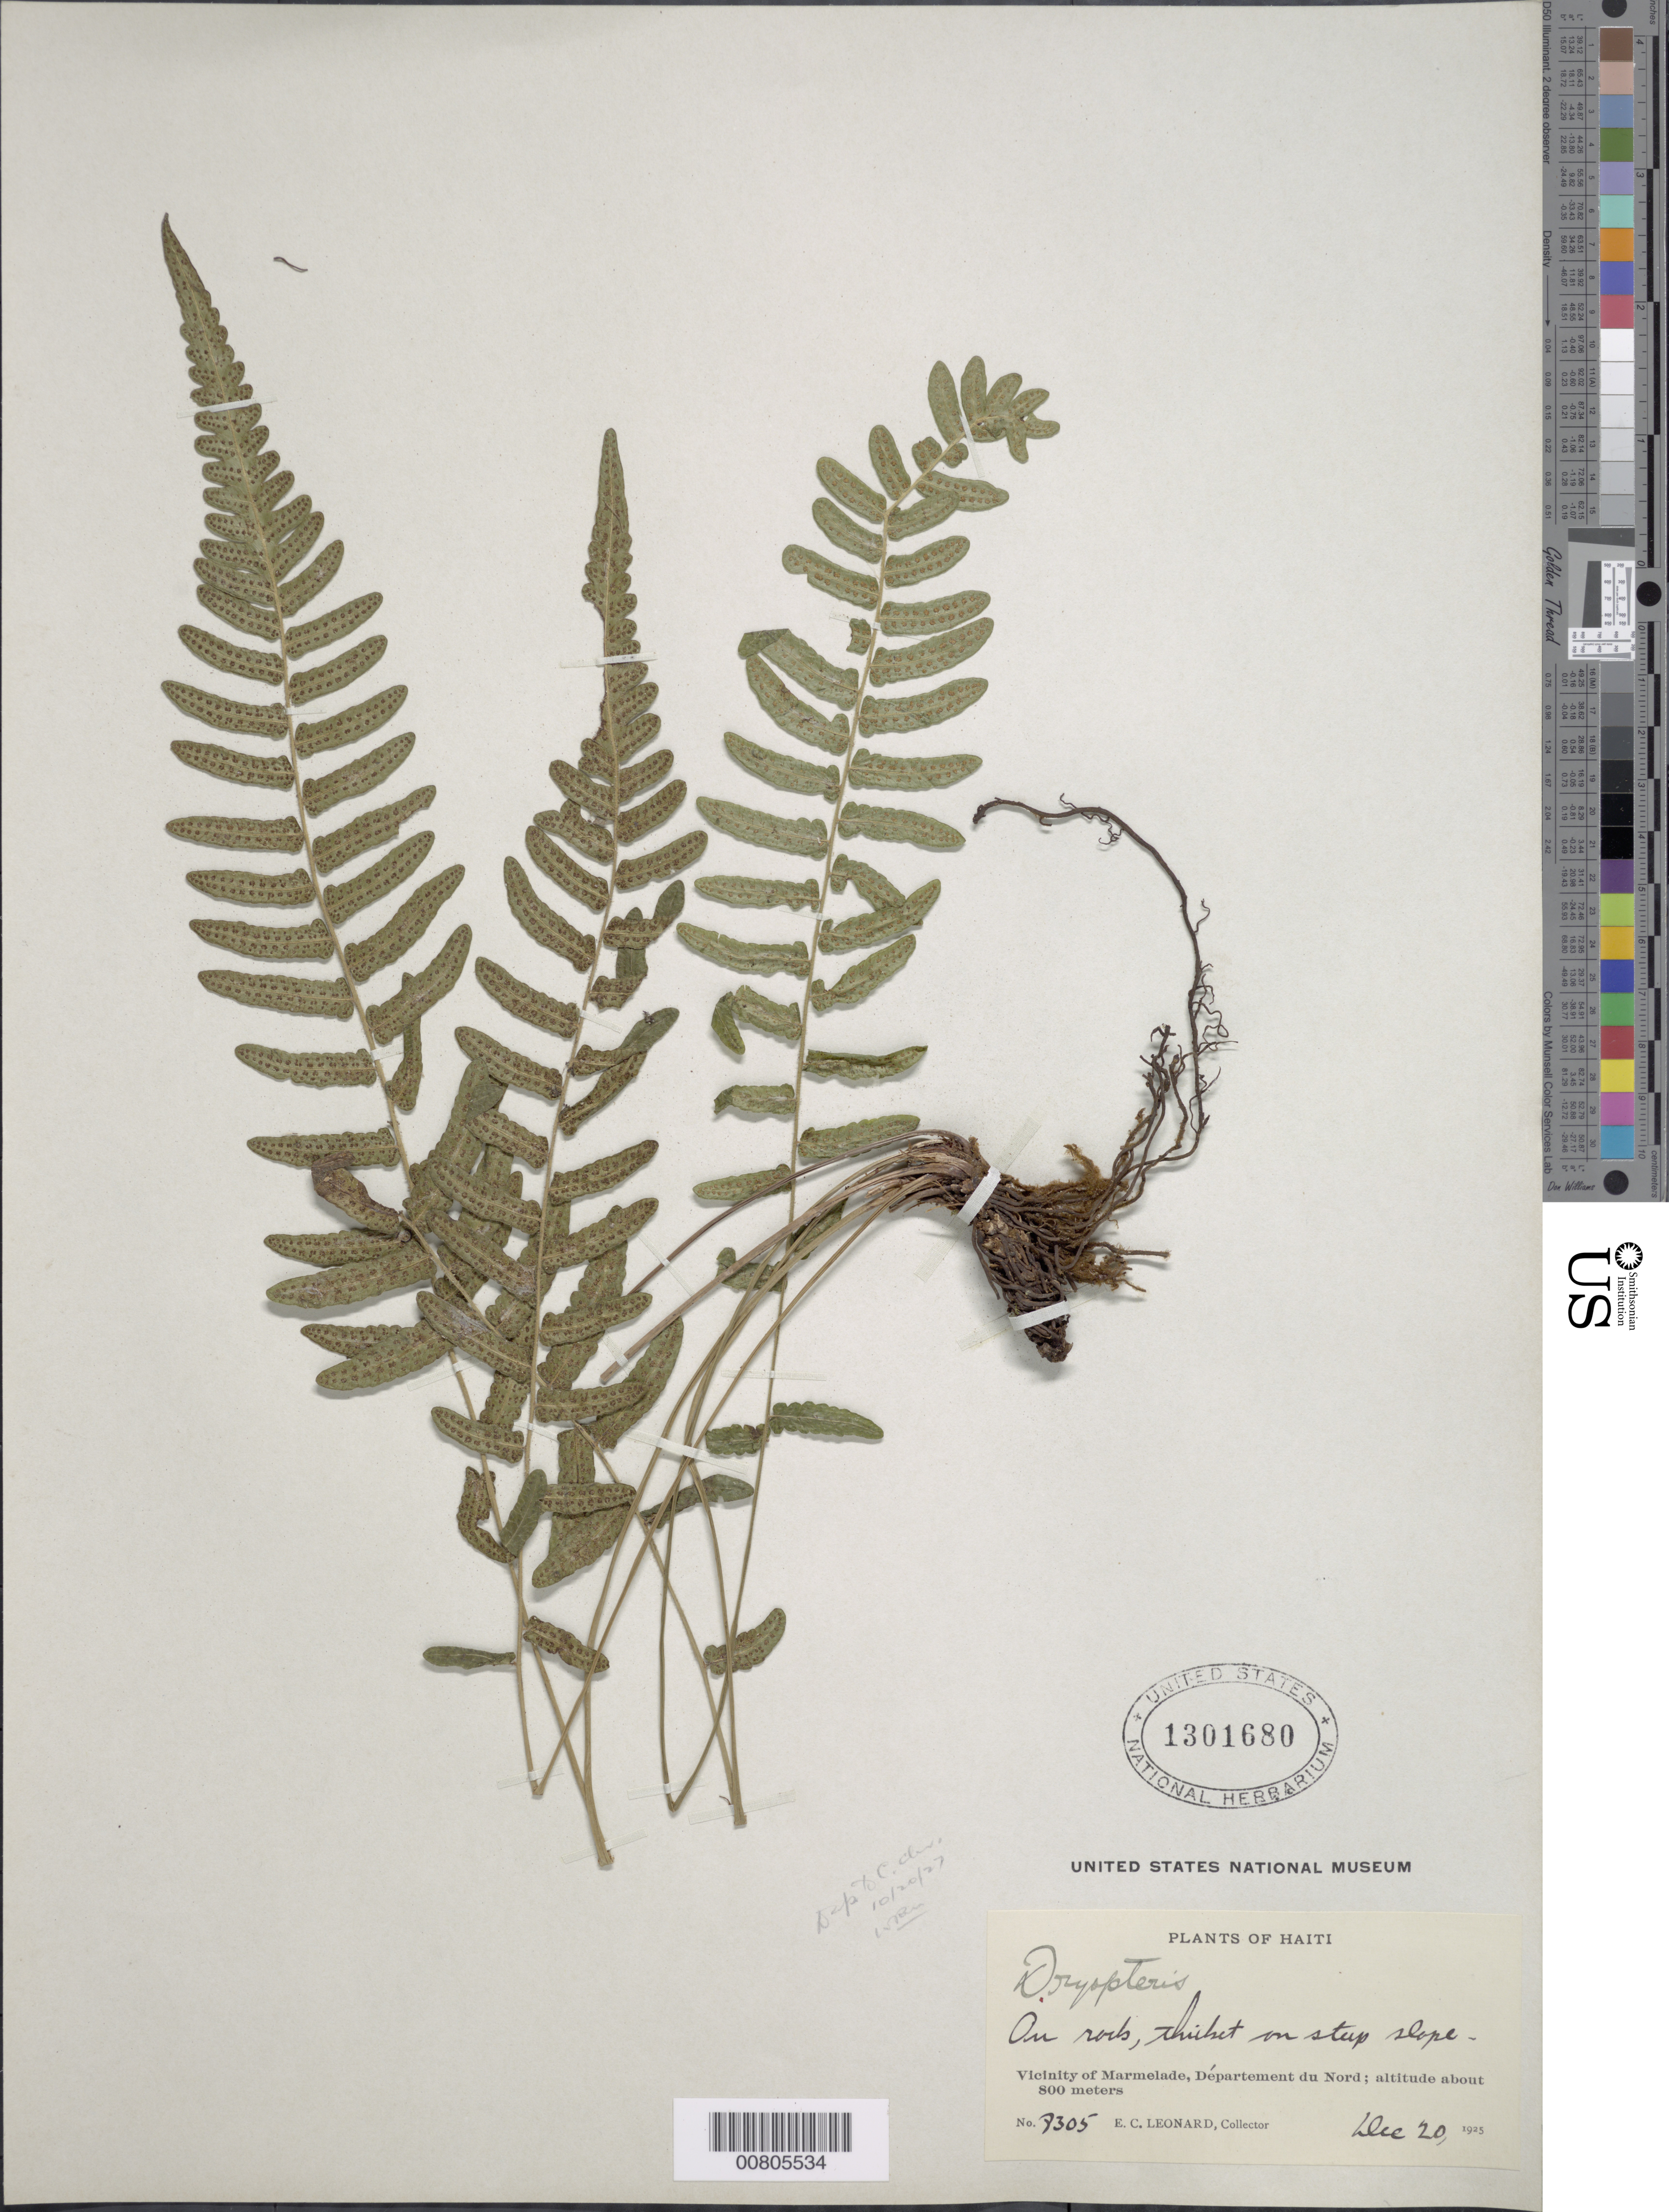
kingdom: Plantae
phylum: Tracheophyta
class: Polypodiopsida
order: Polypodiales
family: Thelypteridaceae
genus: Goniopteris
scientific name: Goniopteris sp.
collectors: E. C. Leonard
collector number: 8305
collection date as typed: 20 Dec 1925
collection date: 1925-12-20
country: Haiti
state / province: Nord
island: Hispaniola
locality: Marmelade vicinity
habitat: On rock, thicket on steep slope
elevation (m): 800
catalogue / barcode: US 1301680